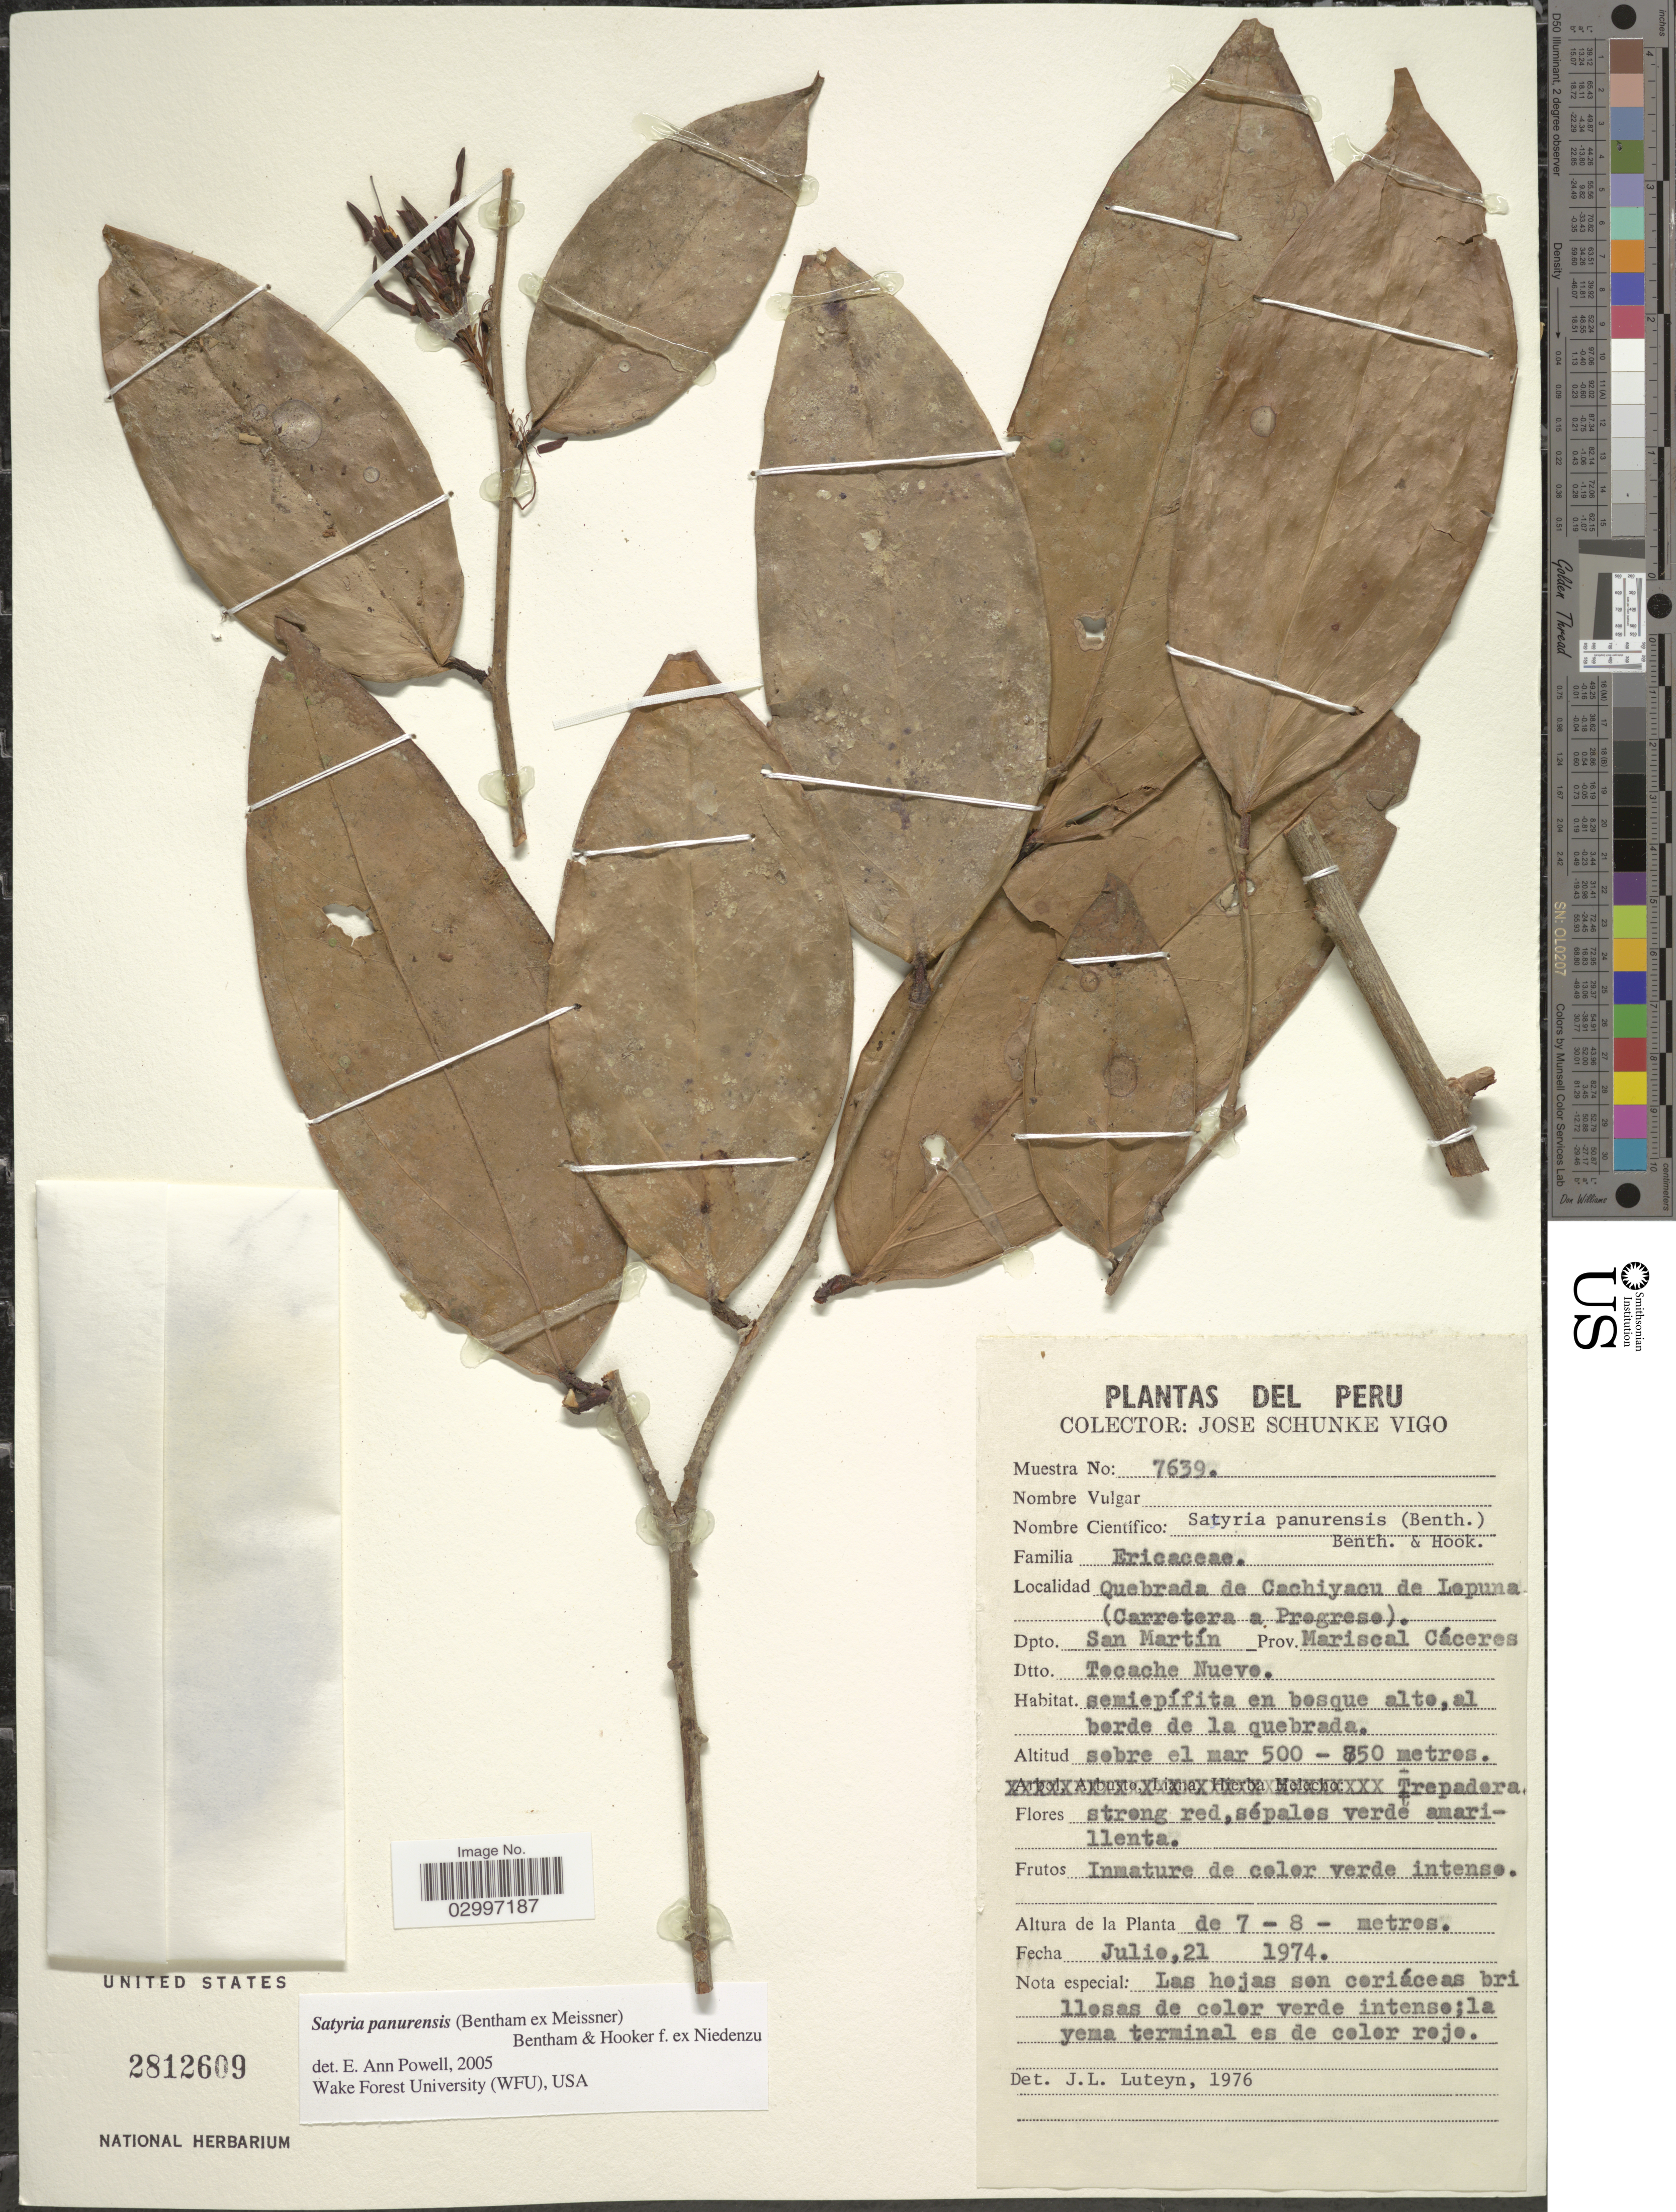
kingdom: Plantae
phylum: Tracheophyta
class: Magnoliopsida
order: Ericales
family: Ericaceae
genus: Satyria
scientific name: Satyria panurensis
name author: (Benth. ex Meisn.) Benth. & Hook. f. ex Nied.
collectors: J. Schunke Vigo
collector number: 7639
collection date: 1974-07-21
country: Peru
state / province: San Martín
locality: Quebrada de Cachiyacu de Lepuna (Carretera a Progreso), Dpto. San Martín, Prov. Mariscal Cáceres, Tocache Nuevo.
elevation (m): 500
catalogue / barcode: US 2812609